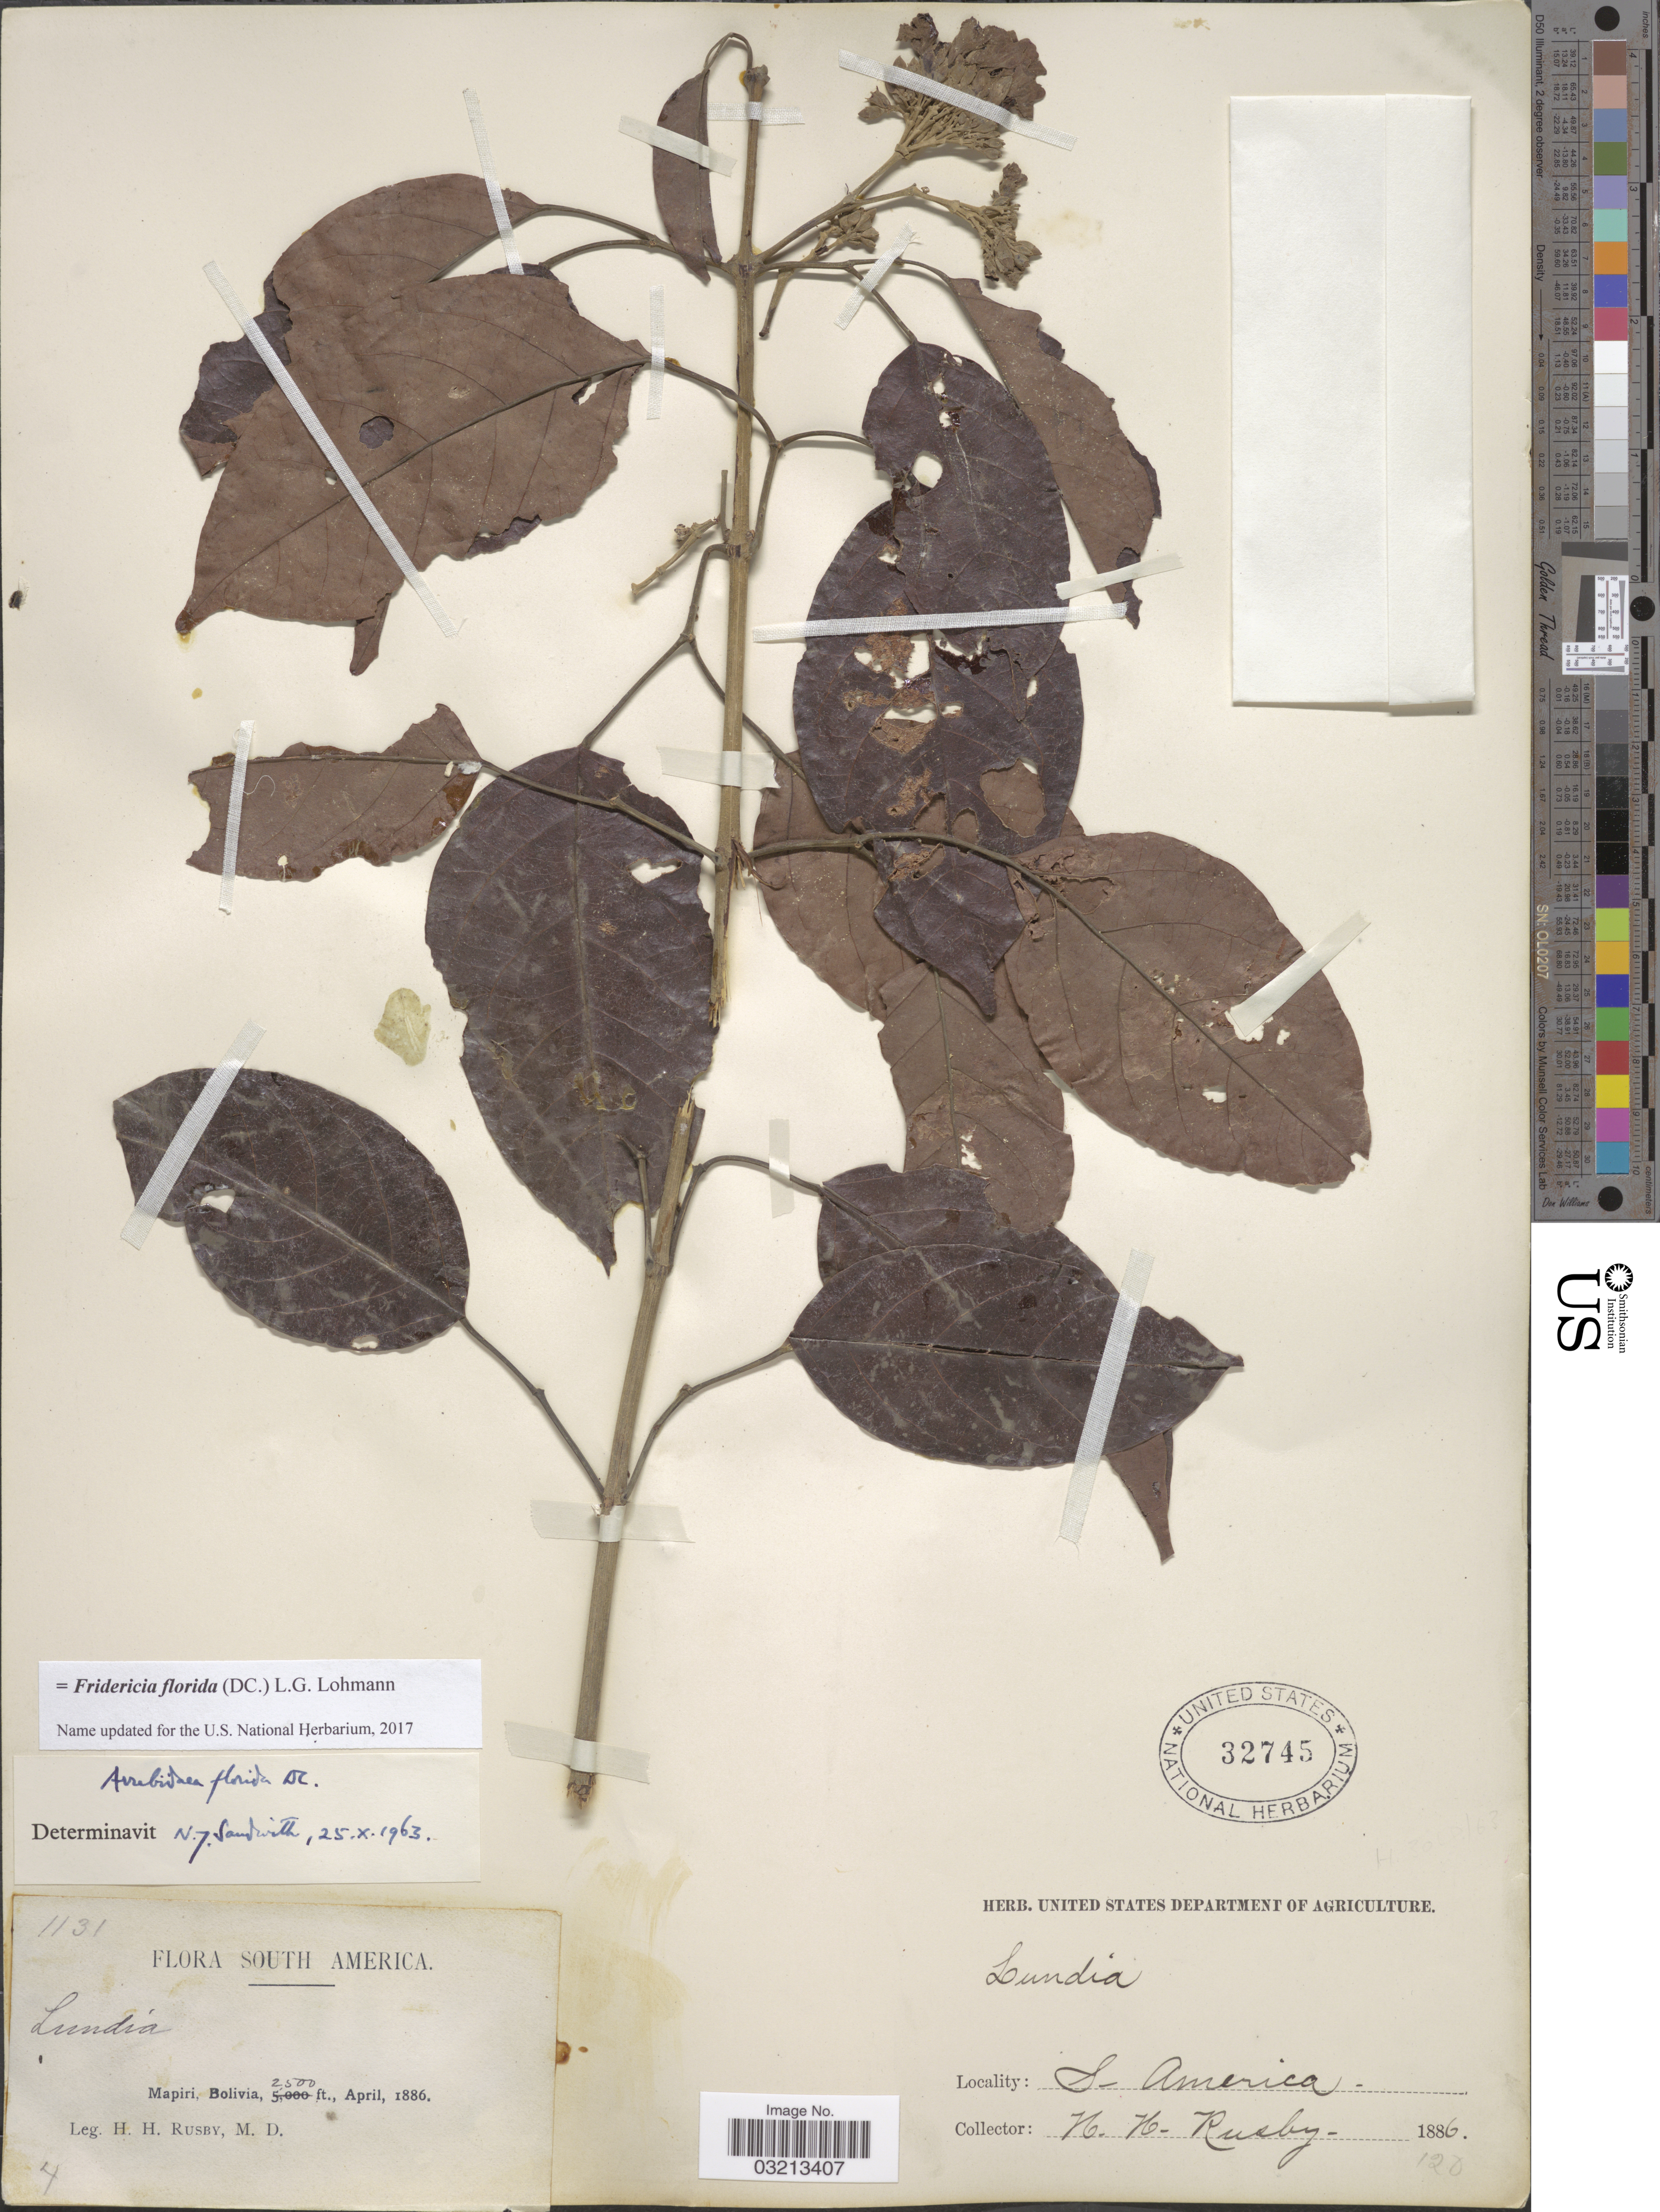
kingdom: Plantae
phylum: Tracheophyta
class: Magnoliopsida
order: Lamiales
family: Bignoniaceae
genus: Fridericia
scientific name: Fridericia florida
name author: (DC.) L.G. Lohmann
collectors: H. H. Rusby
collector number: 1131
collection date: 1886-04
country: Bolivia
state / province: La Páz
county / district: Larecaja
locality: Mapiri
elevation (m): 762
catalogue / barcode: US 32745